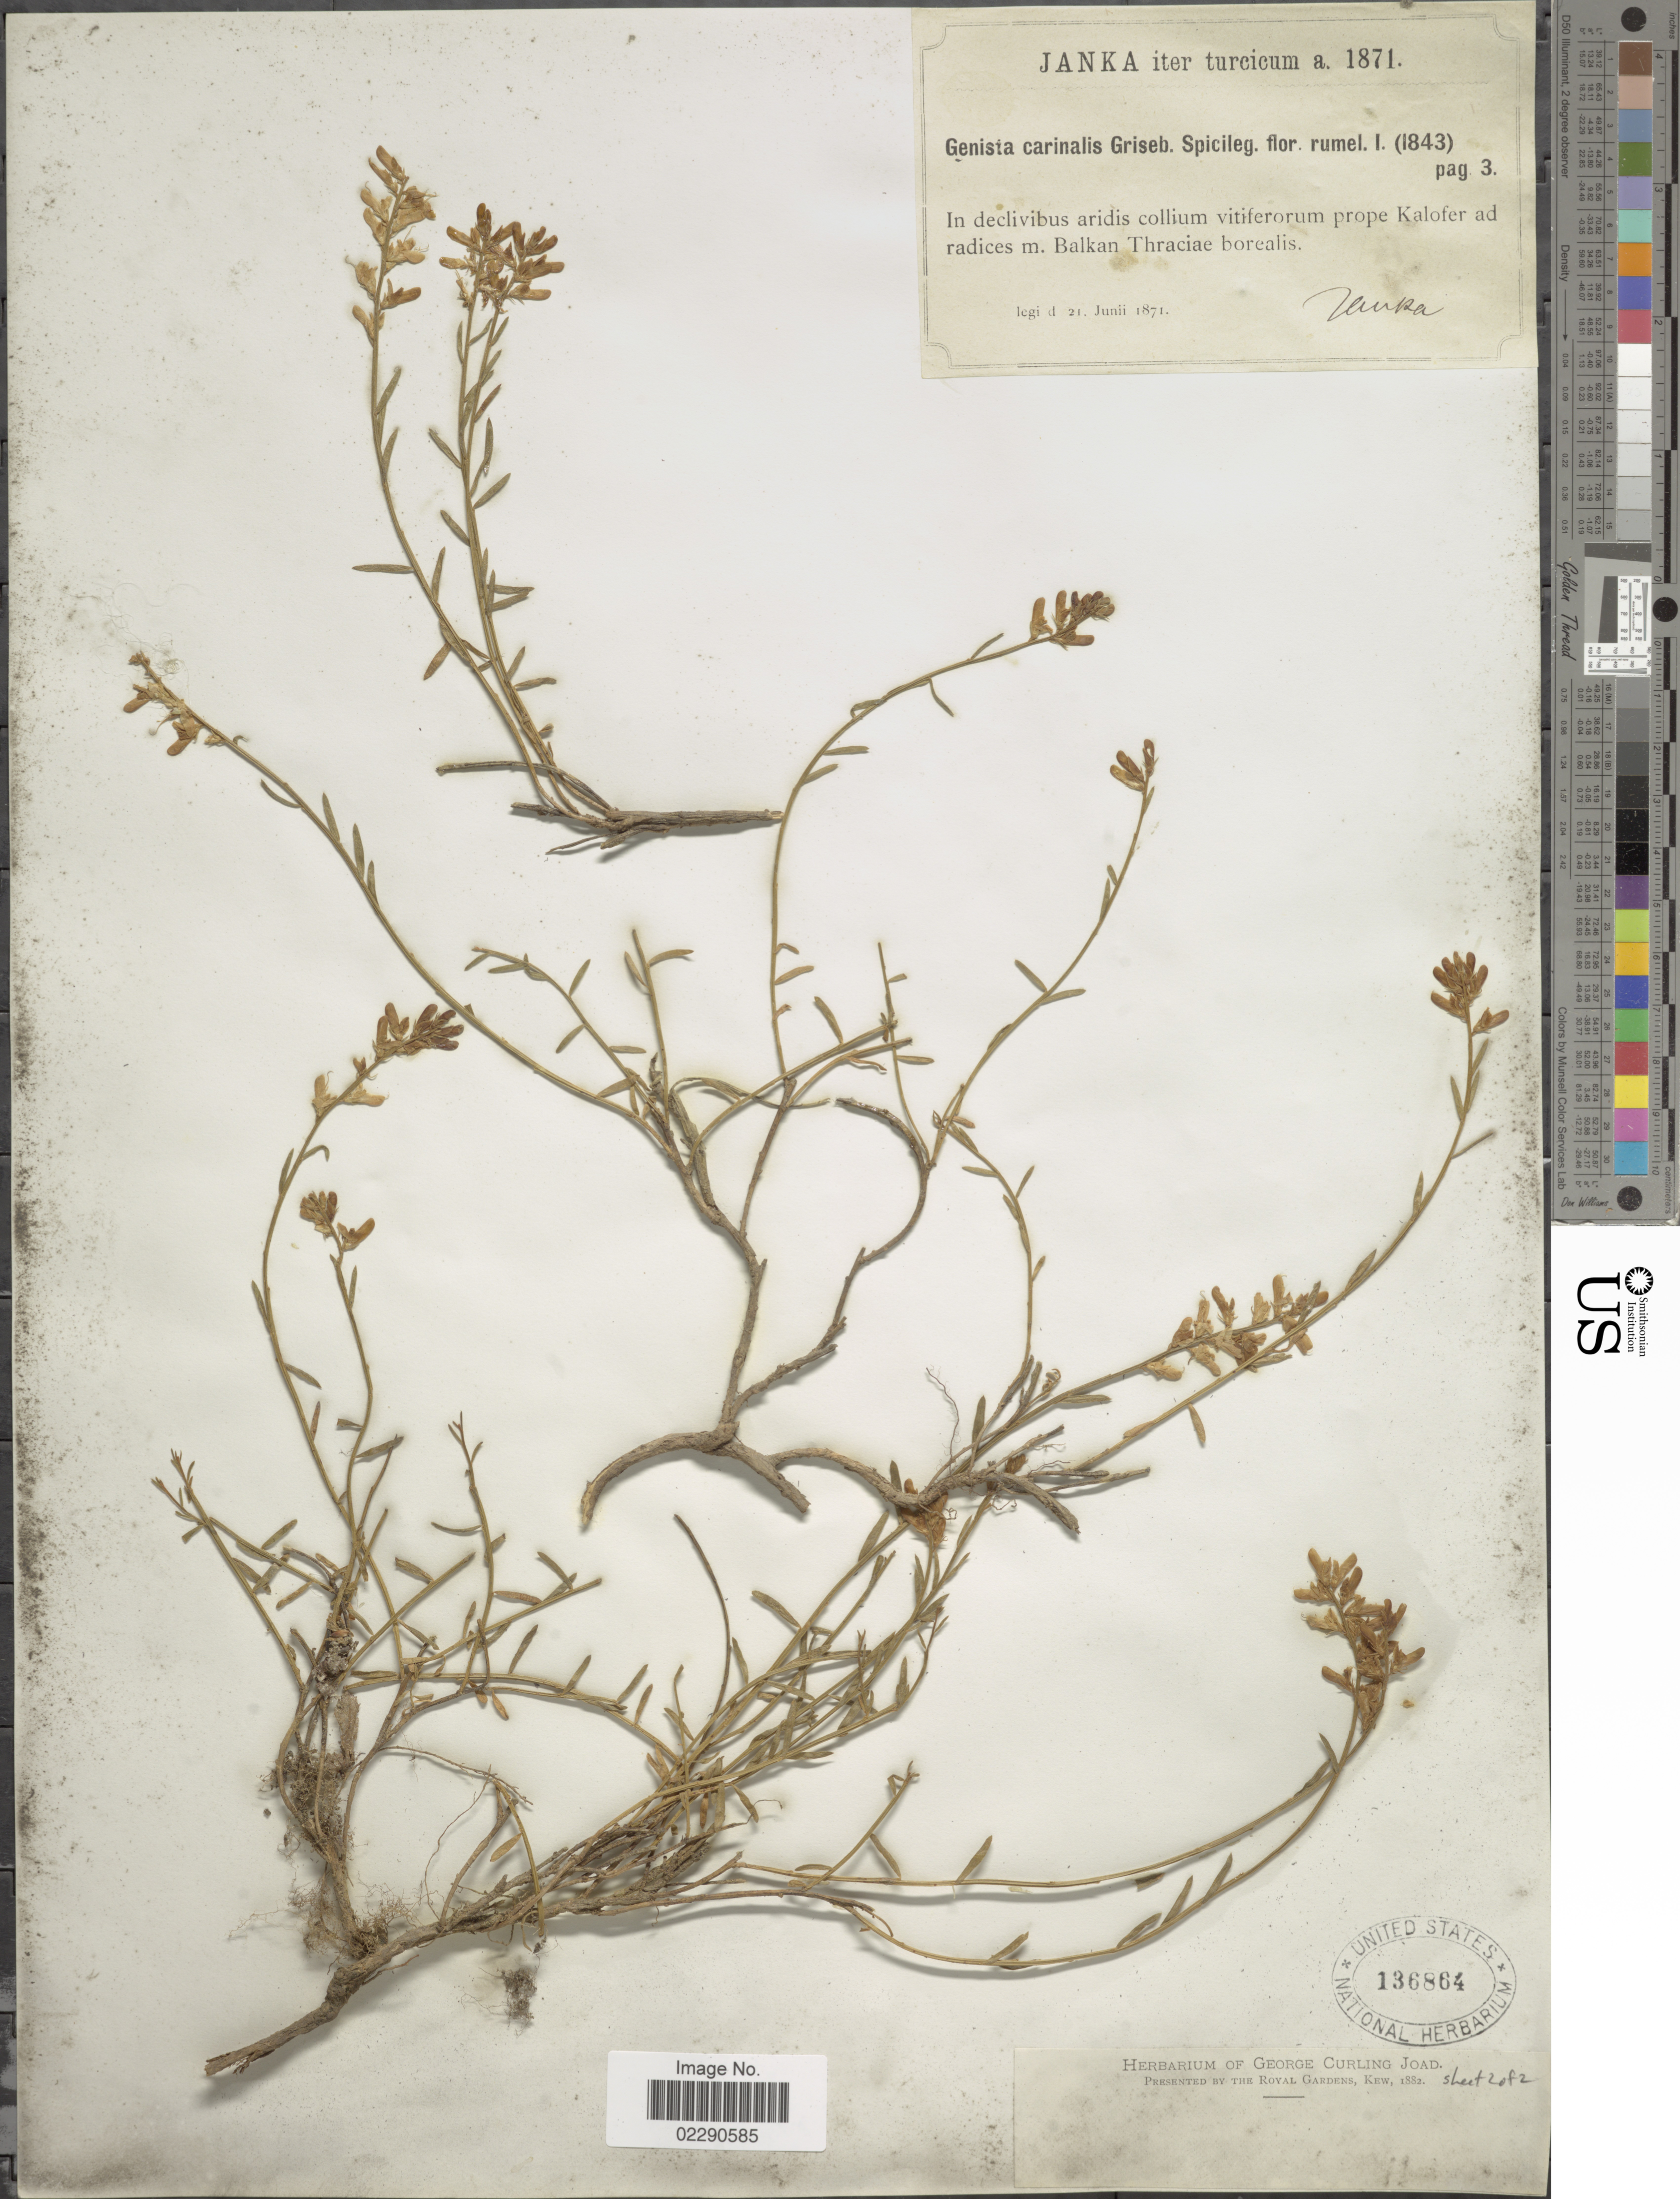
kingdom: Plantae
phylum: Tracheophyta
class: Magnoliopsida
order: Fabales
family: Fabaceae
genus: Genista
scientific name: Genista carinalis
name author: Griseb.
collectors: V. Janka von Bulcs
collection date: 1871-06-21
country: Bulgaria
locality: Turcicum, prope Kalofer ad radices m. Balkan Thraciae borealis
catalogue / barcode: US 136864